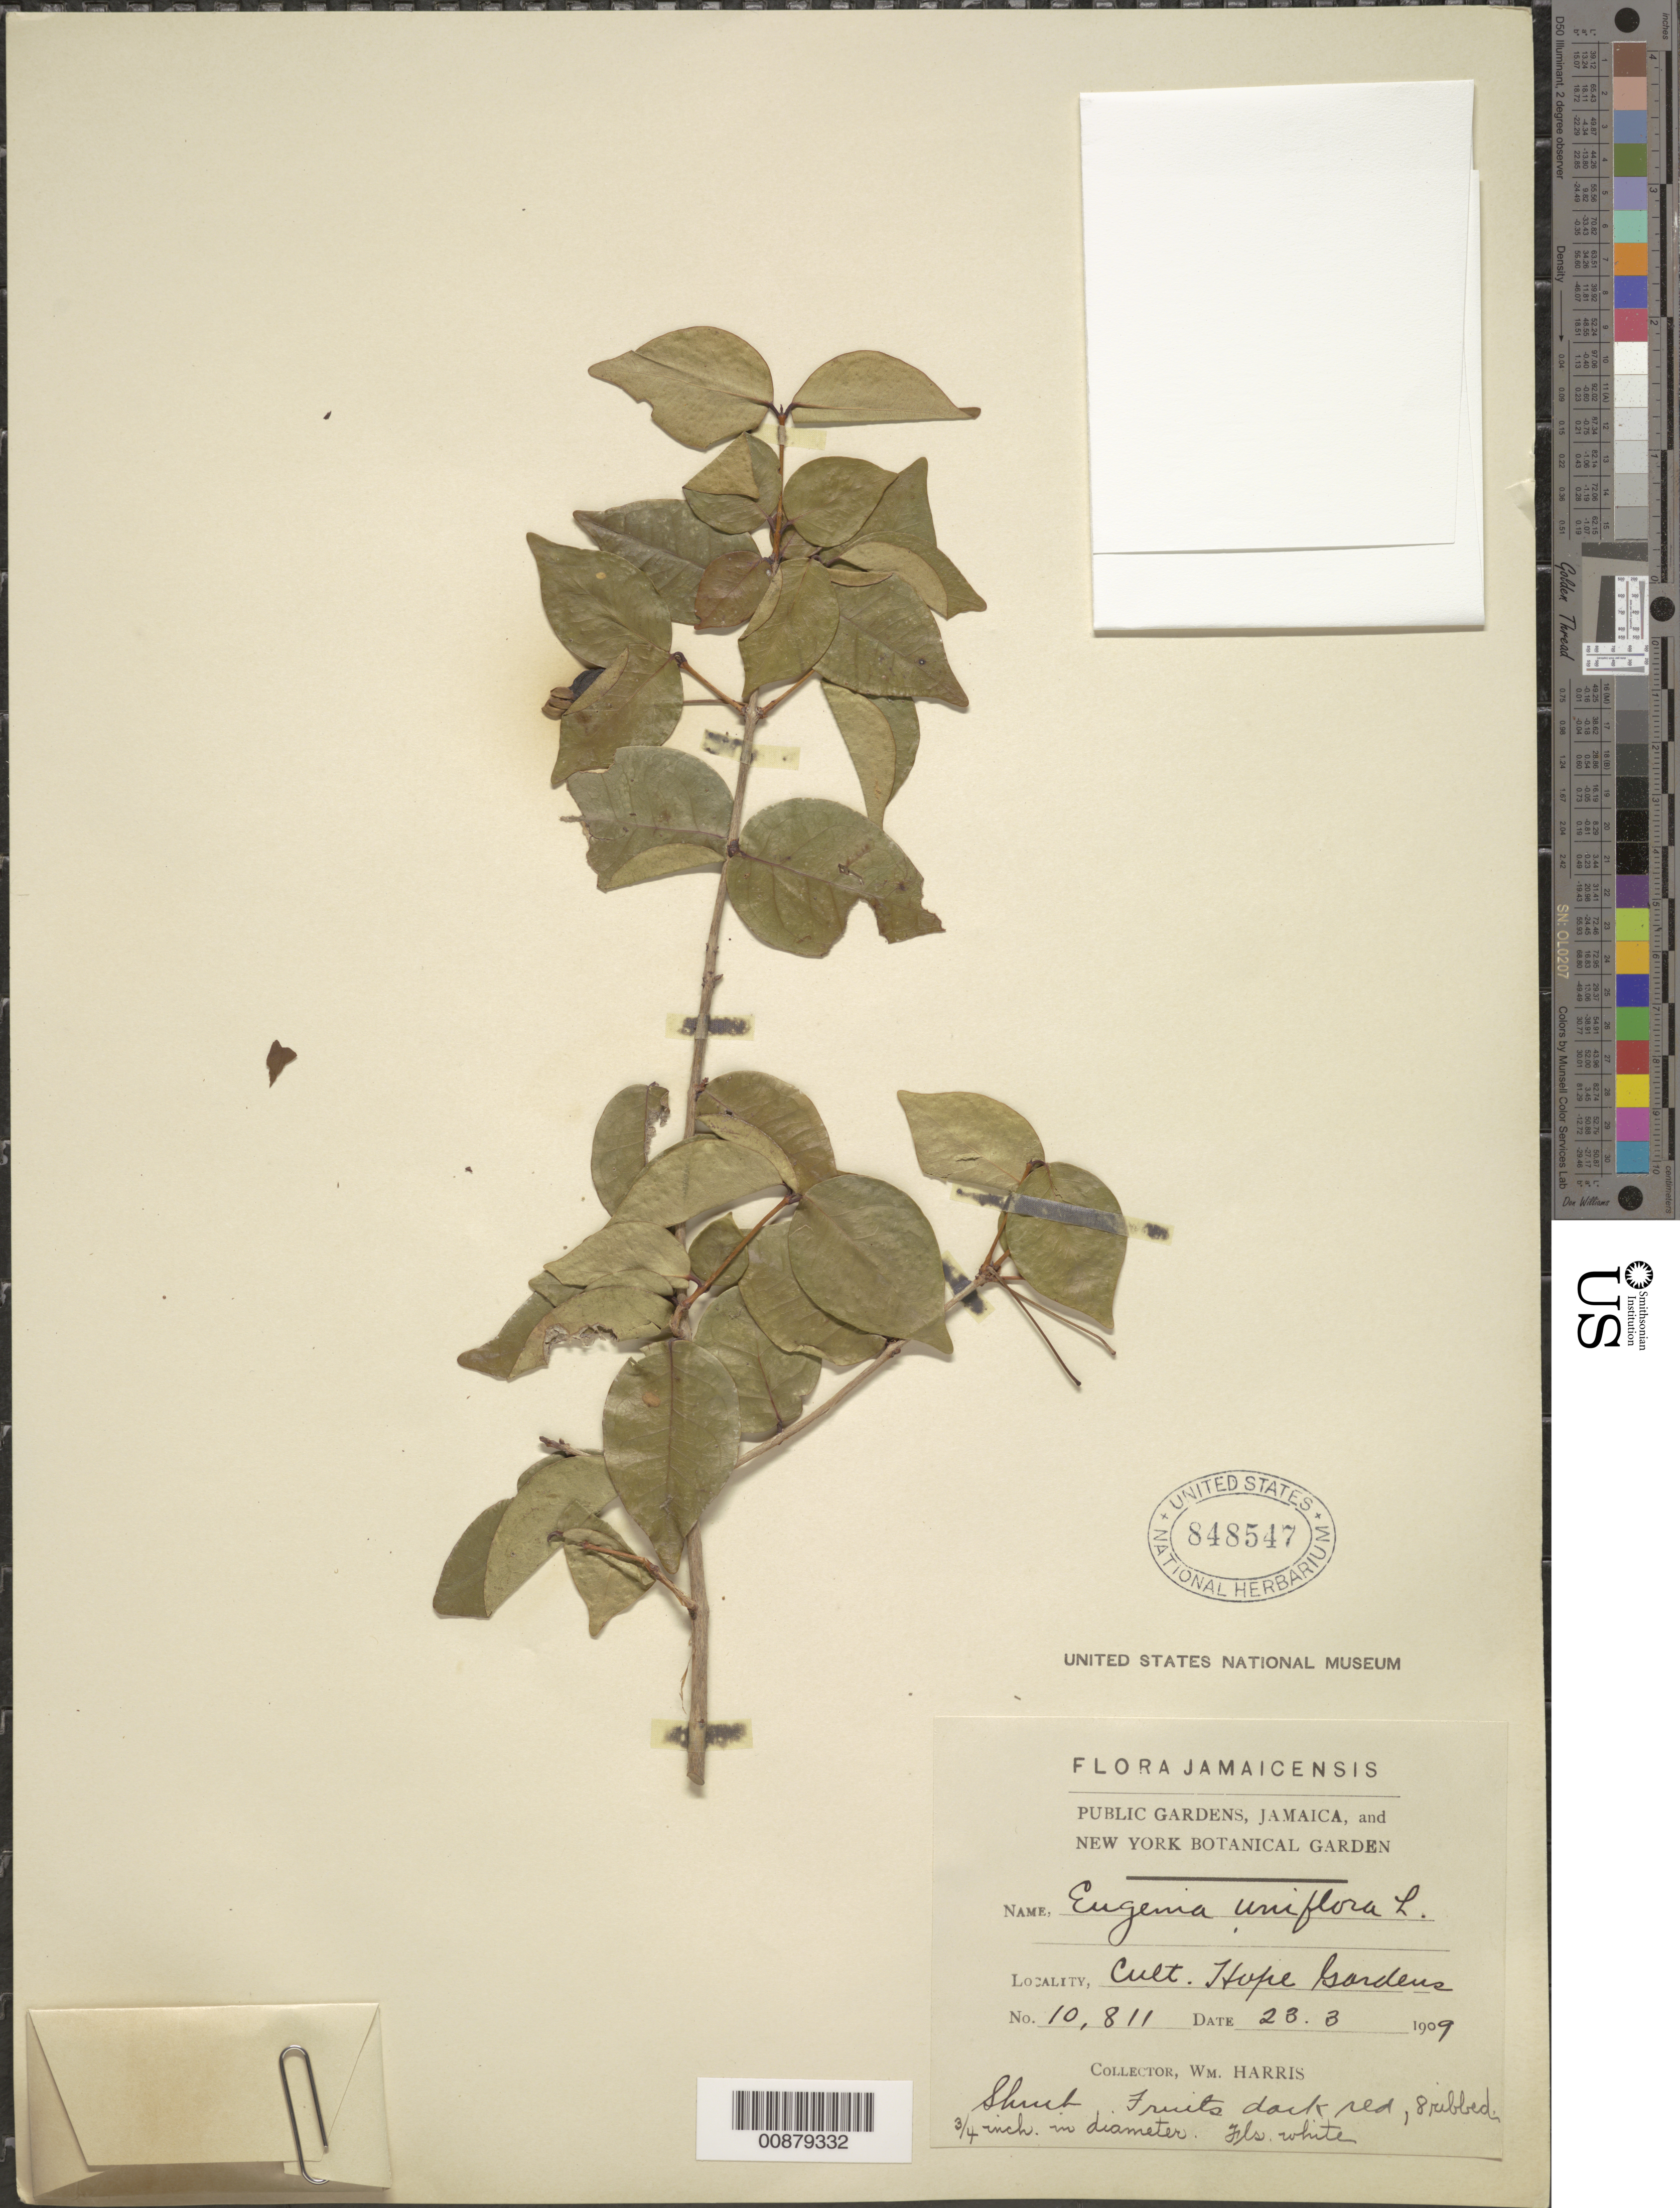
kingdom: Plantae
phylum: Tracheophyta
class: Magnoliopsida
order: Myrtales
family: Myrtaceae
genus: Eugenia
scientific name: Eugenia uniflora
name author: L.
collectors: W. H. Harris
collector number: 10881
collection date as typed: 23 Mar 1909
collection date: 1909-03-23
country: Jamaica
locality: Hope Gardens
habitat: Cultivated.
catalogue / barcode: US 848547